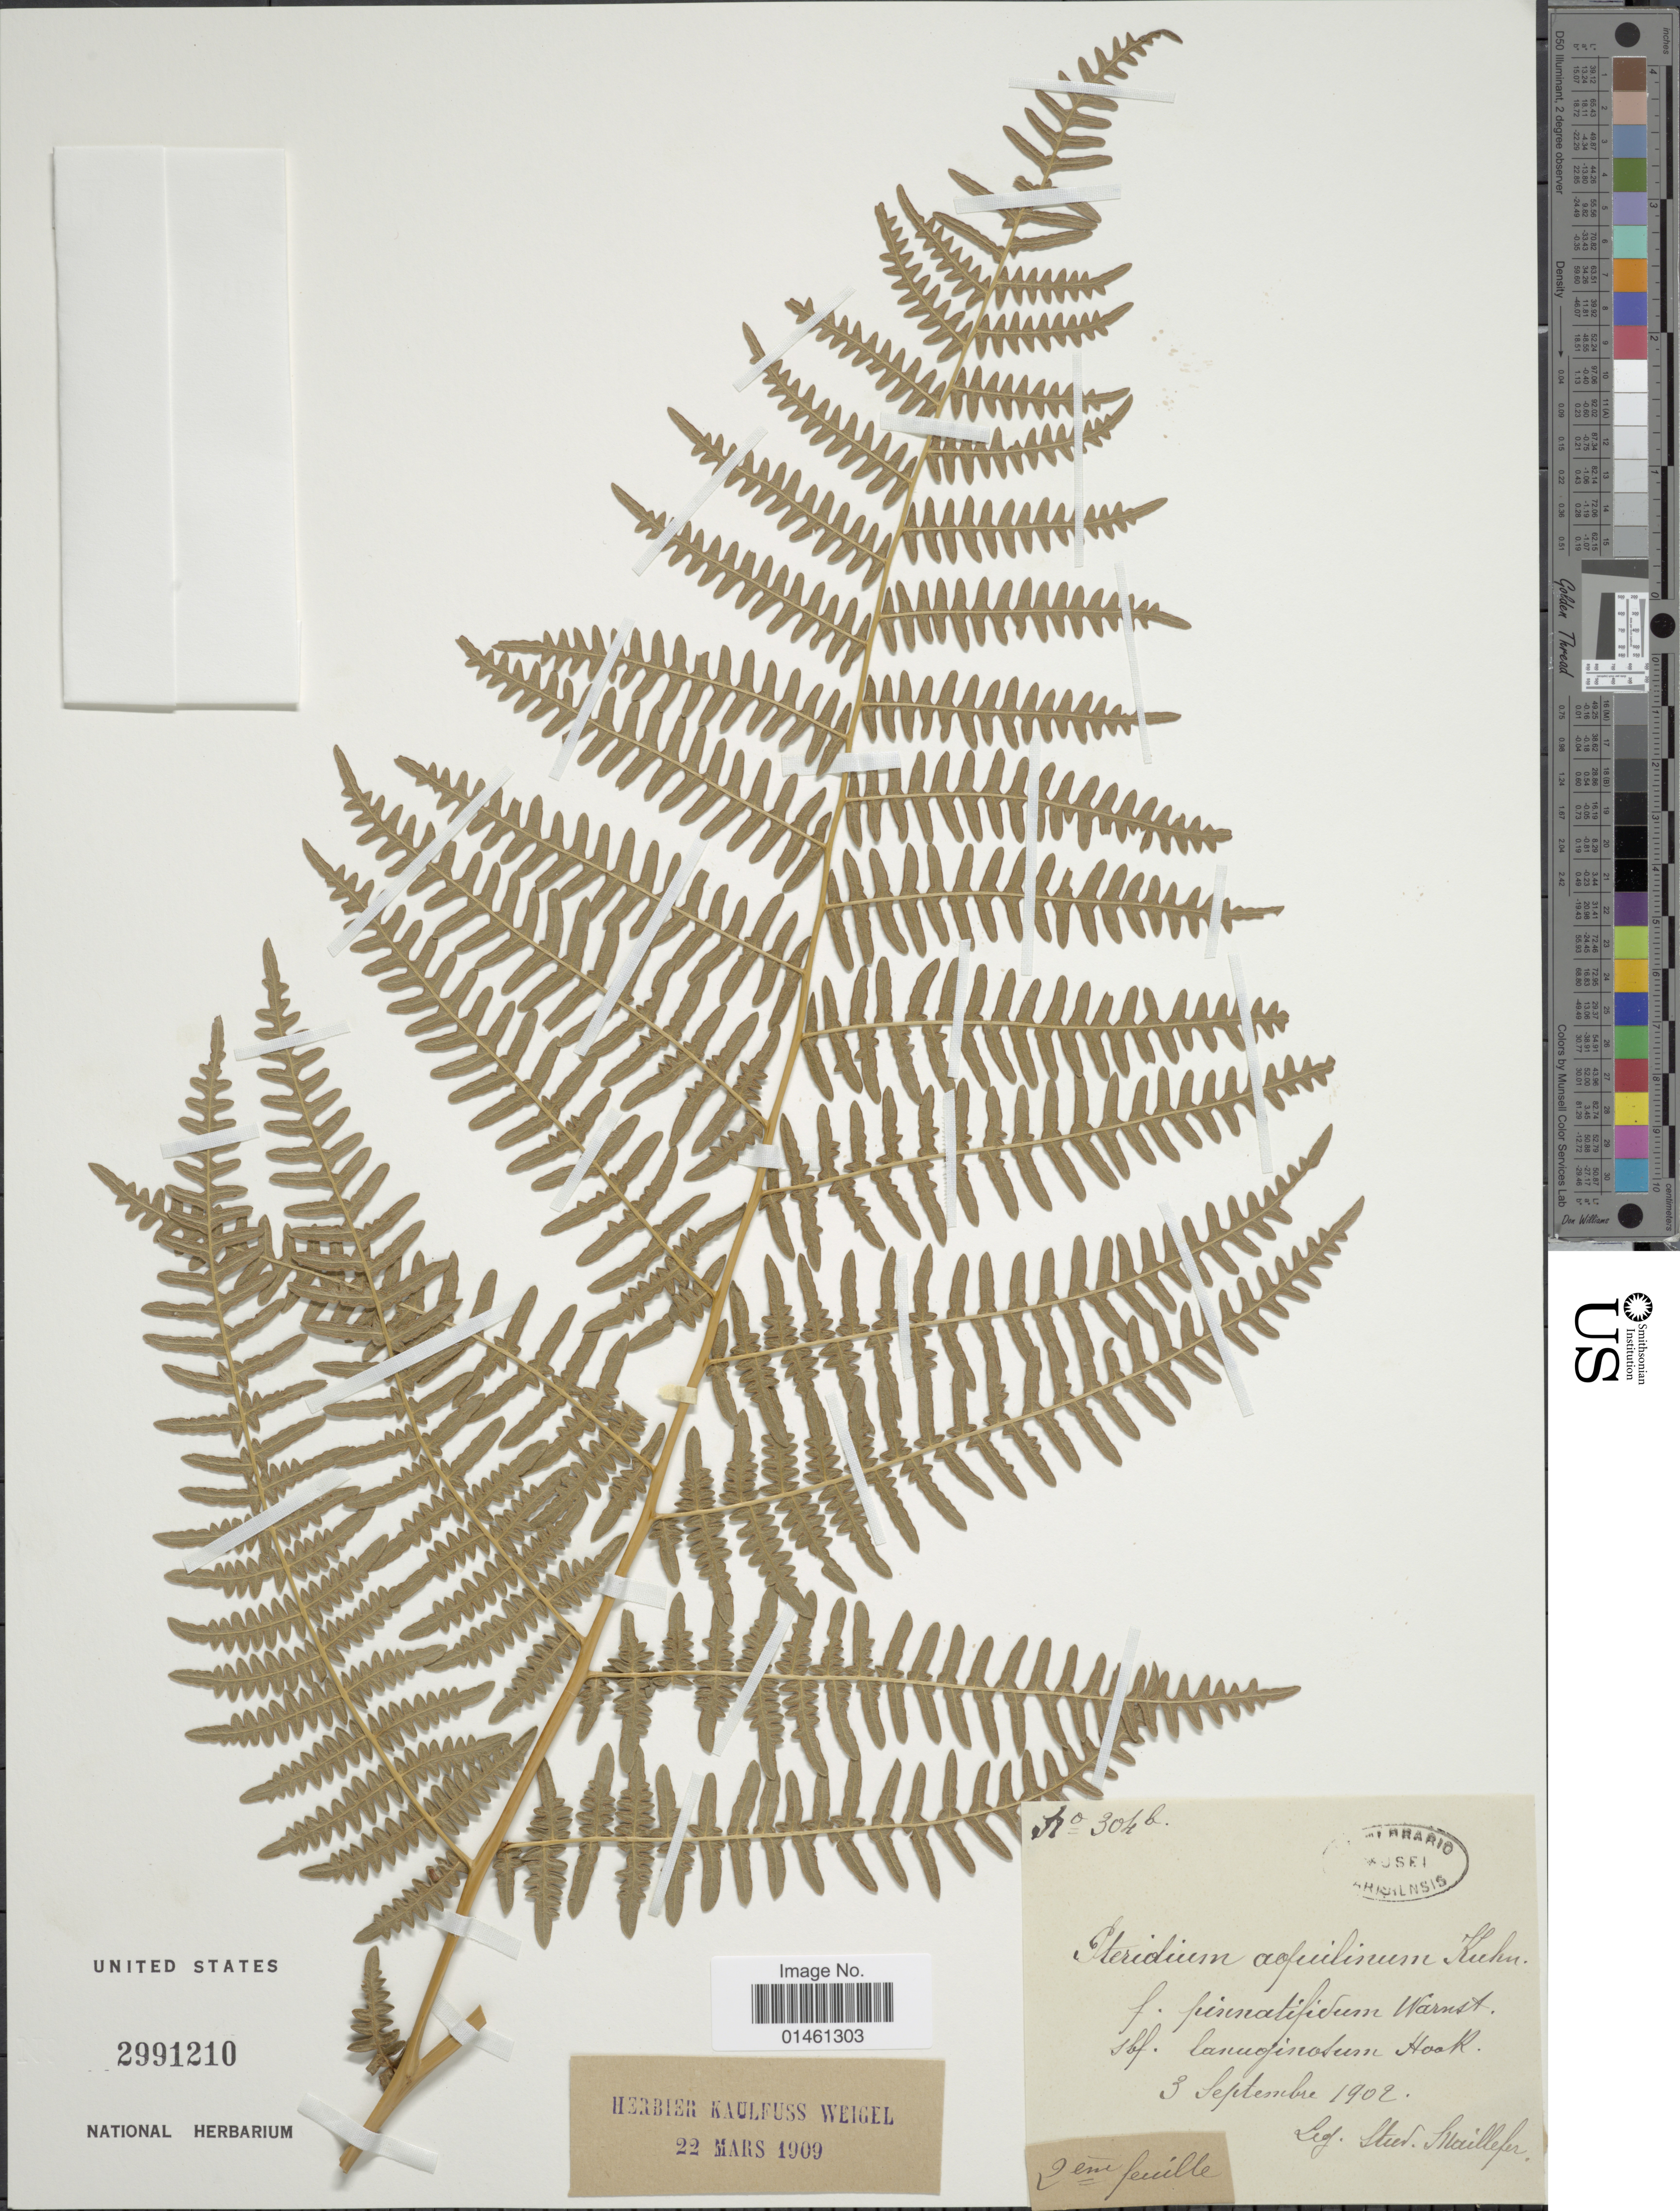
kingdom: Plantae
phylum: Tracheophyta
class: Polypodiopsida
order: Polypodiales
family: Dennstaedtiaceae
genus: Pteridium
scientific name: Pteridium aquilinum var. typicum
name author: R.M. Tryon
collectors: S. Maillefer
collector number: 304b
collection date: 1902-09-03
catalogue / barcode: US 2991210